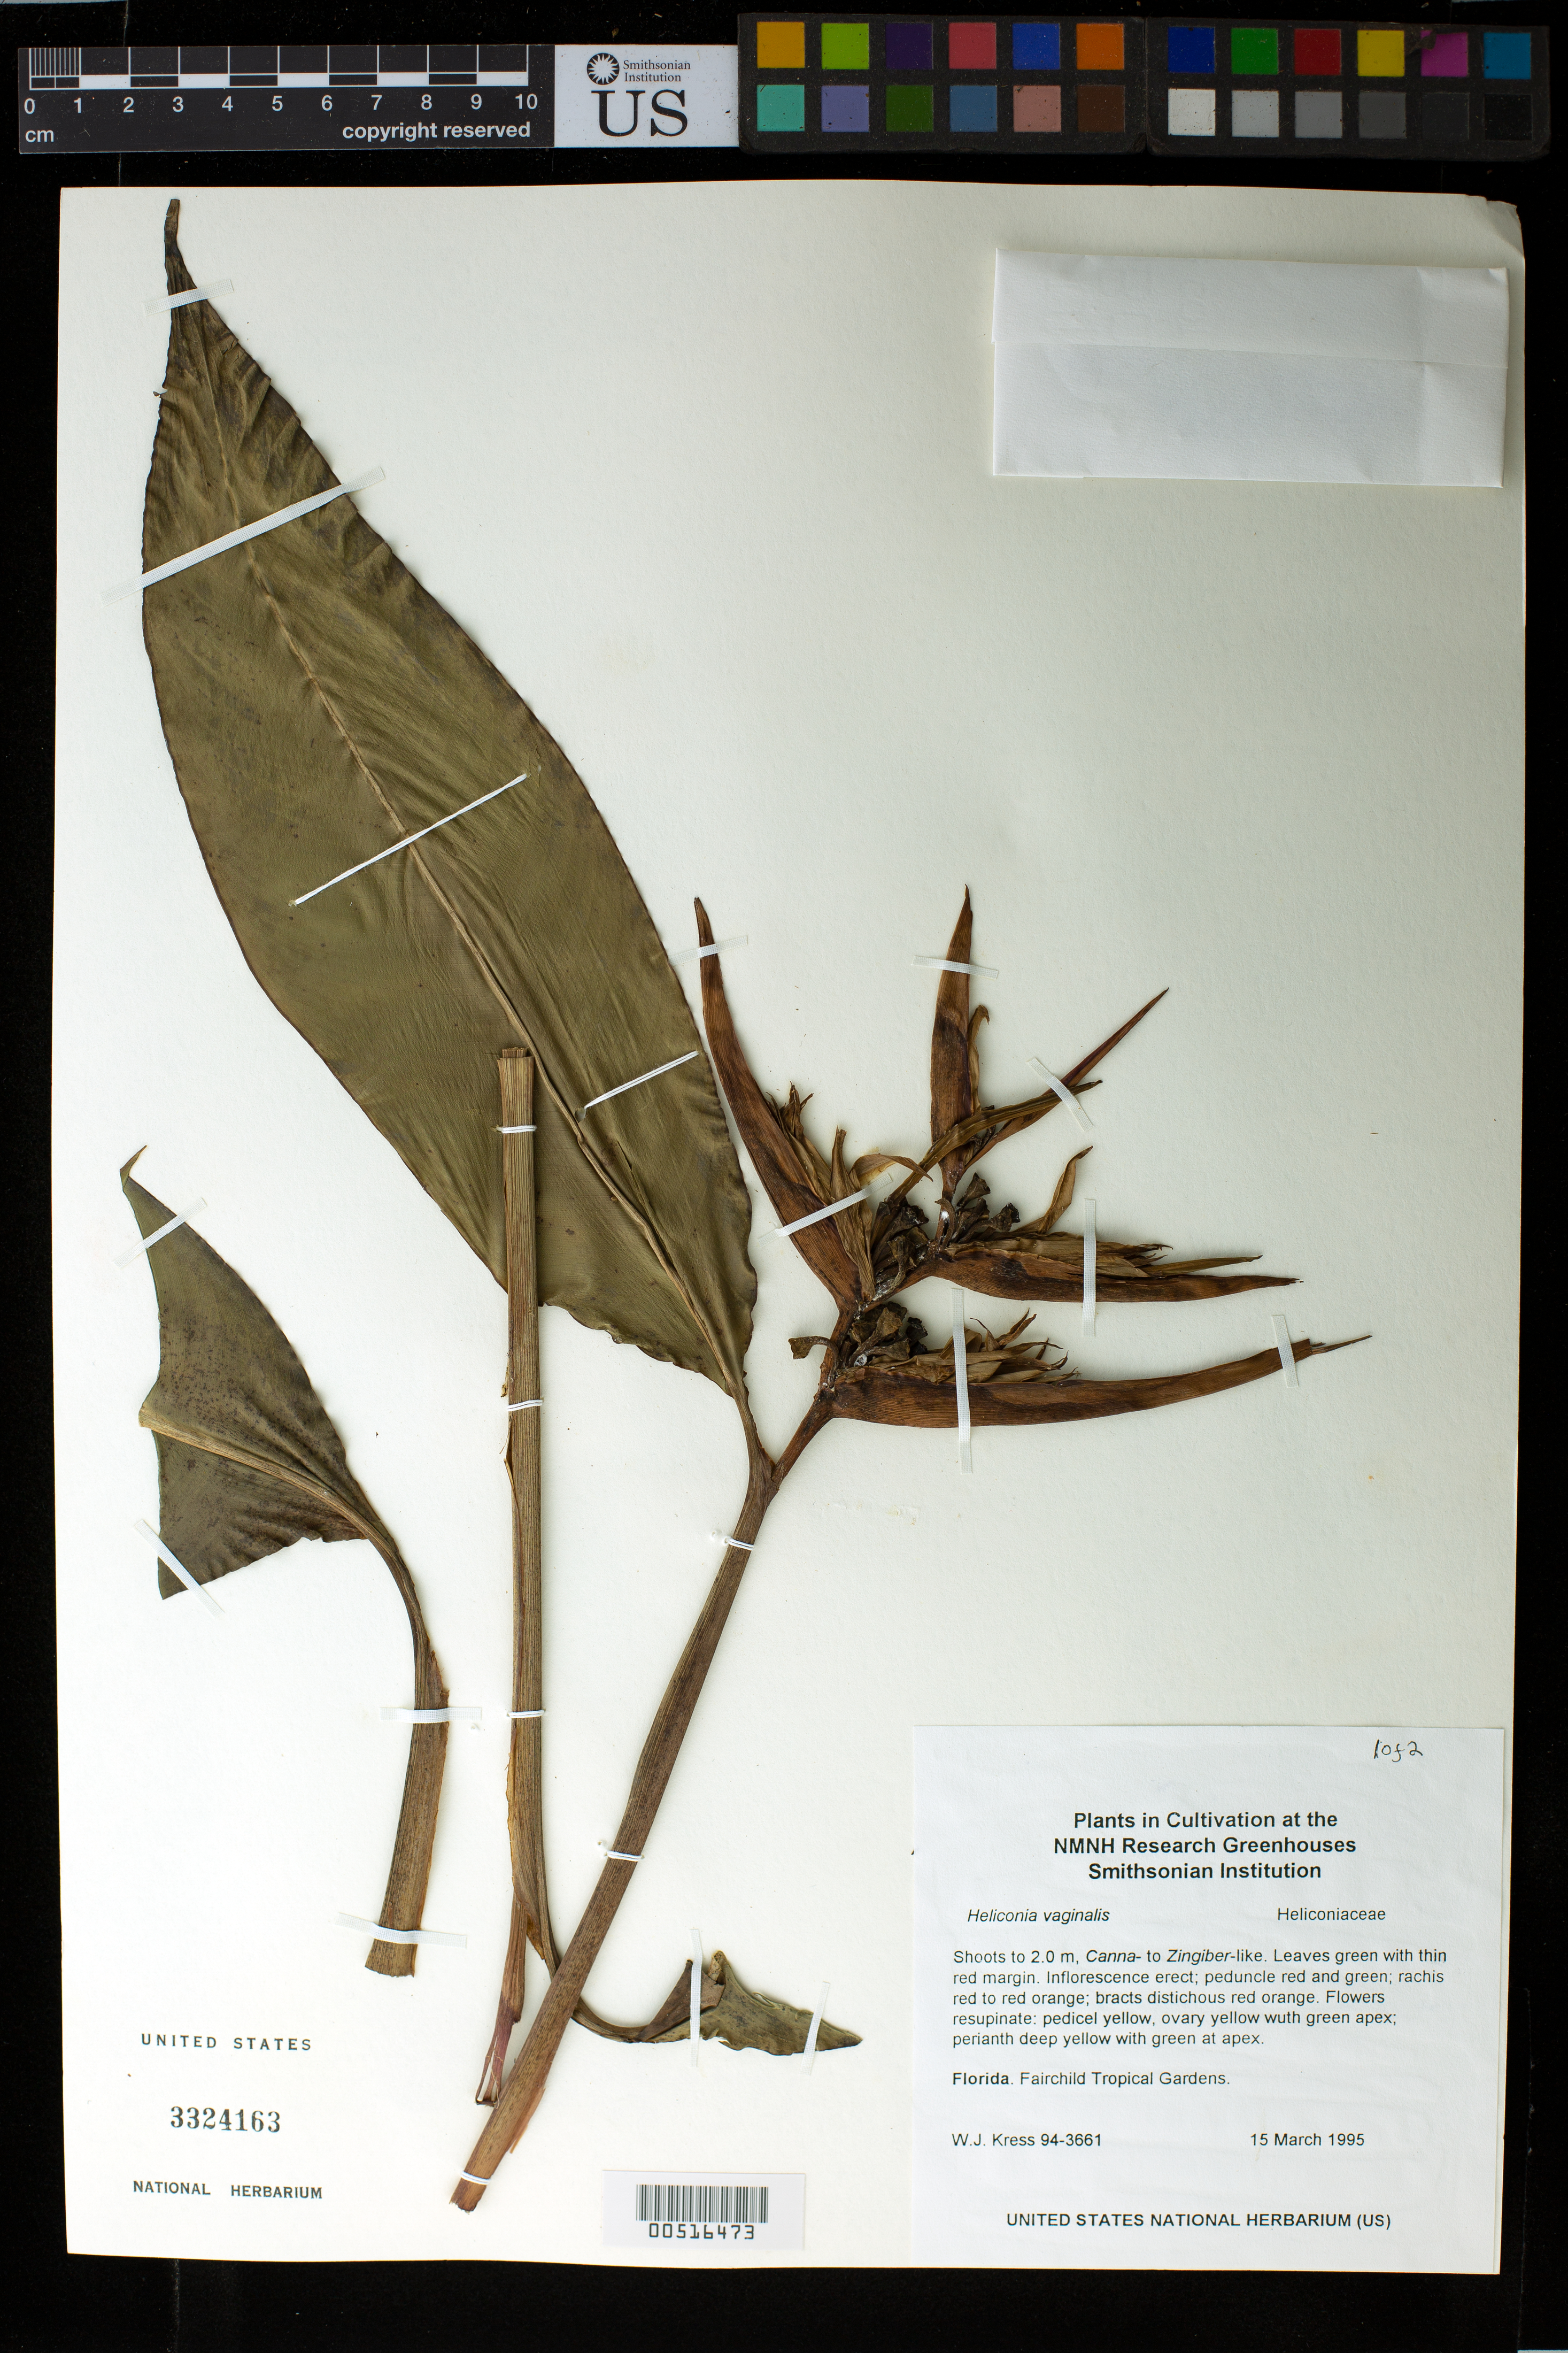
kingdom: Plantae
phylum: Tracheophyta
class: Liliopsida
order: Zingiberales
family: Heliconiaceae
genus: Heliconia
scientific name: Heliconia vaginalis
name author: Benth.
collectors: W. J. Kress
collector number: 94-3661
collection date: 1995-03-15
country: United States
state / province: Florida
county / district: Miami-Dade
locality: Fairchild Tropical Gardens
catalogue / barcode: US 3324163